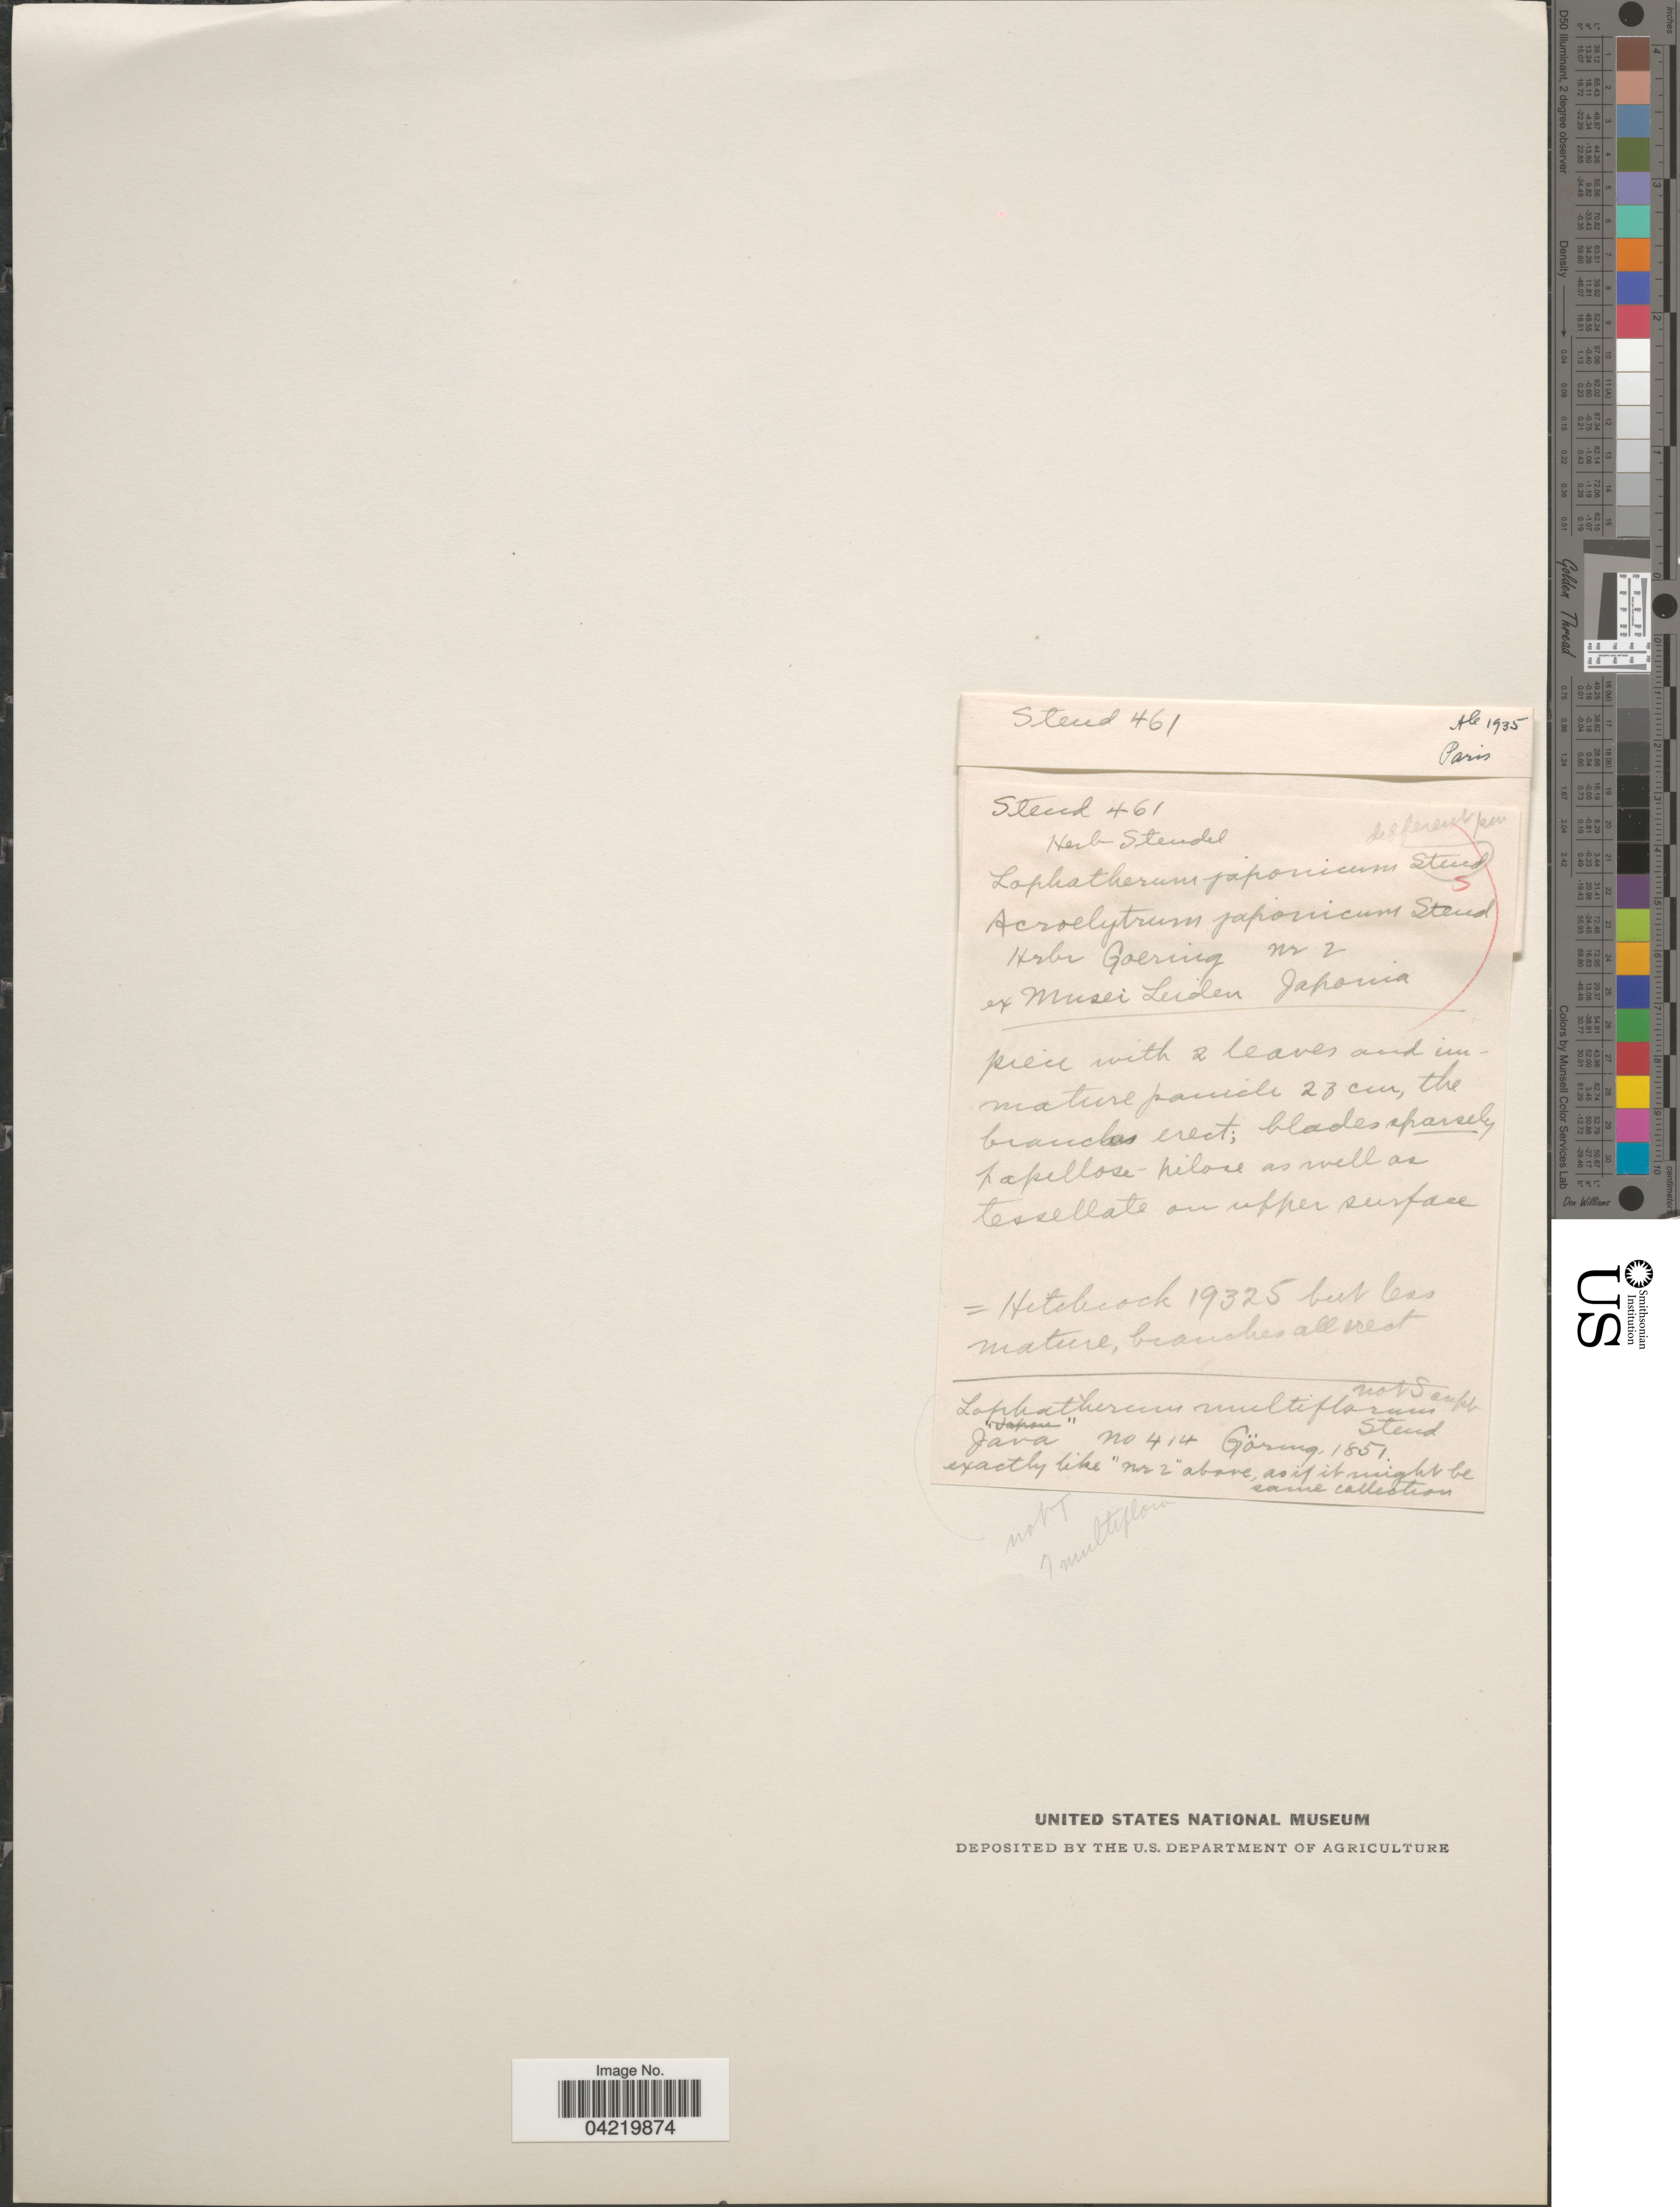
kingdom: Plantae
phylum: Tracheophyta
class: Liliopsida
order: Poales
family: Poaceae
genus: Lophatherum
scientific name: Lophatherum gracile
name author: Brongn.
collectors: -. Steud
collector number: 461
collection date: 1935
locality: Paris.